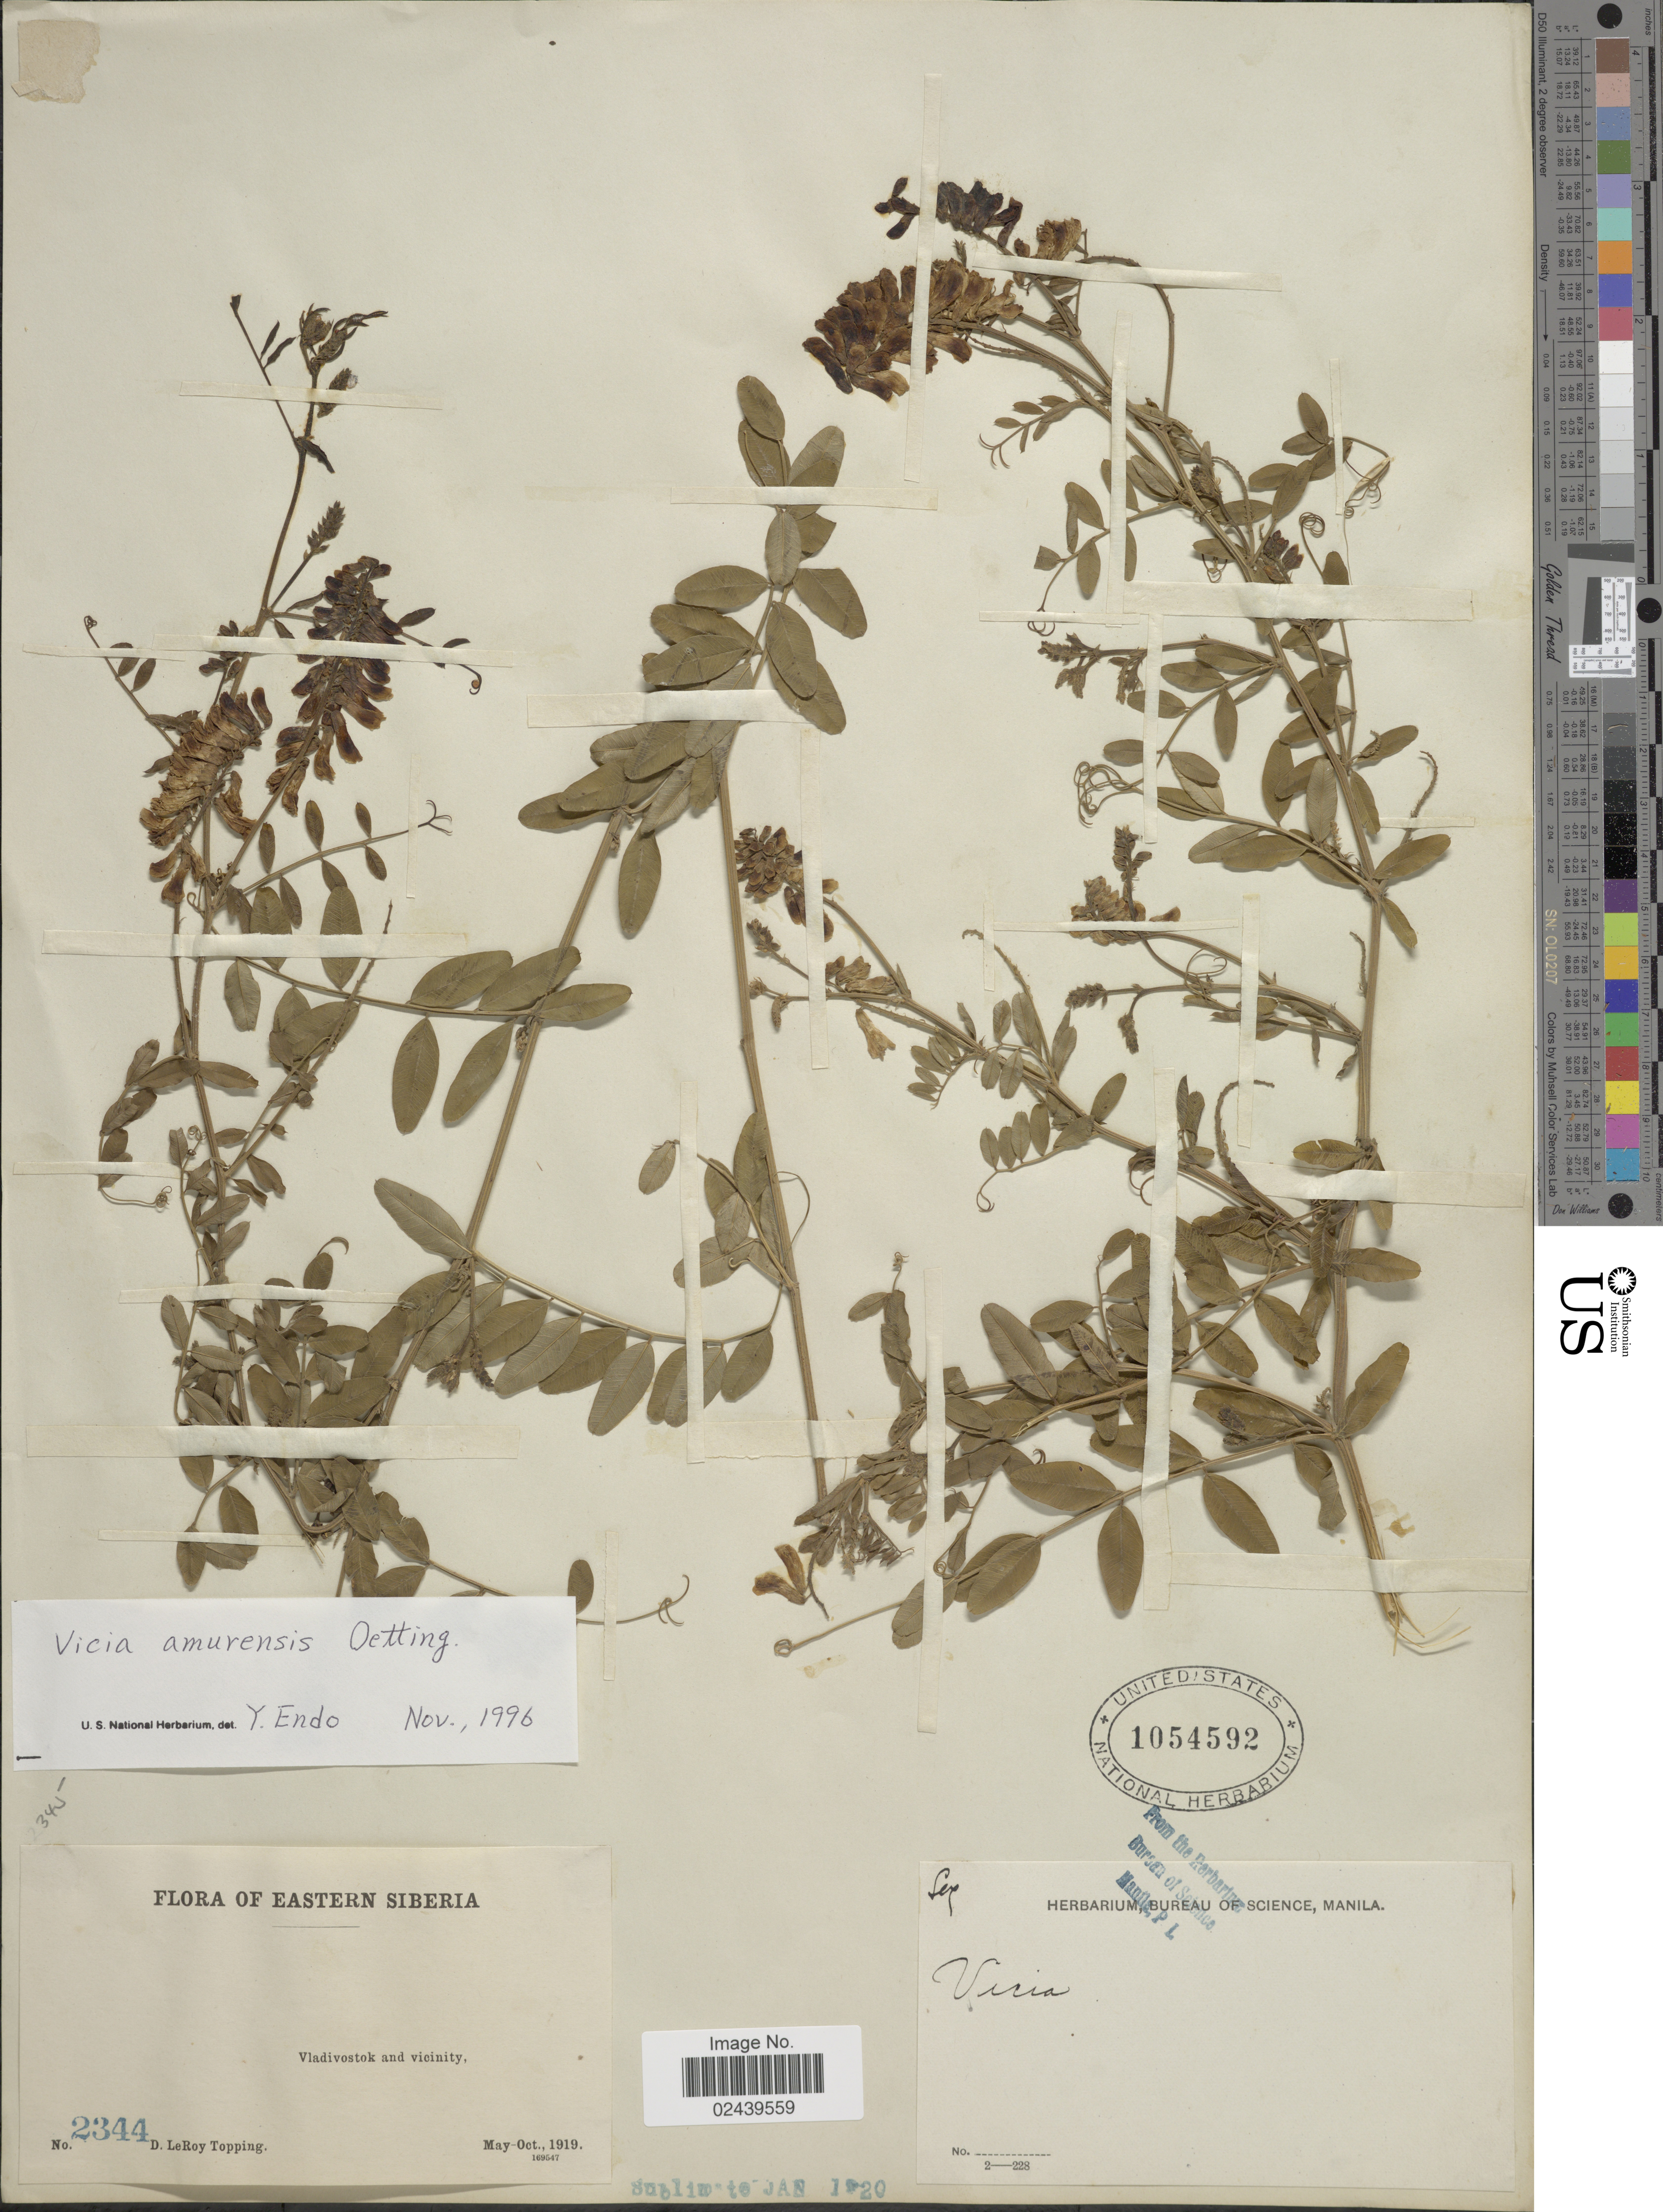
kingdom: Plantae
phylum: Tracheophyta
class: Magnoliopsida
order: Fabales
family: Fabaceae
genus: Vicia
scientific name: Vicia amurensis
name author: Oett.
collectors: D. L. Topping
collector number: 2344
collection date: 1919-05/1919-10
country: Russian Federation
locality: Eastern Siberia. Vladivostok and vicinity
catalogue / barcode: US 1054592